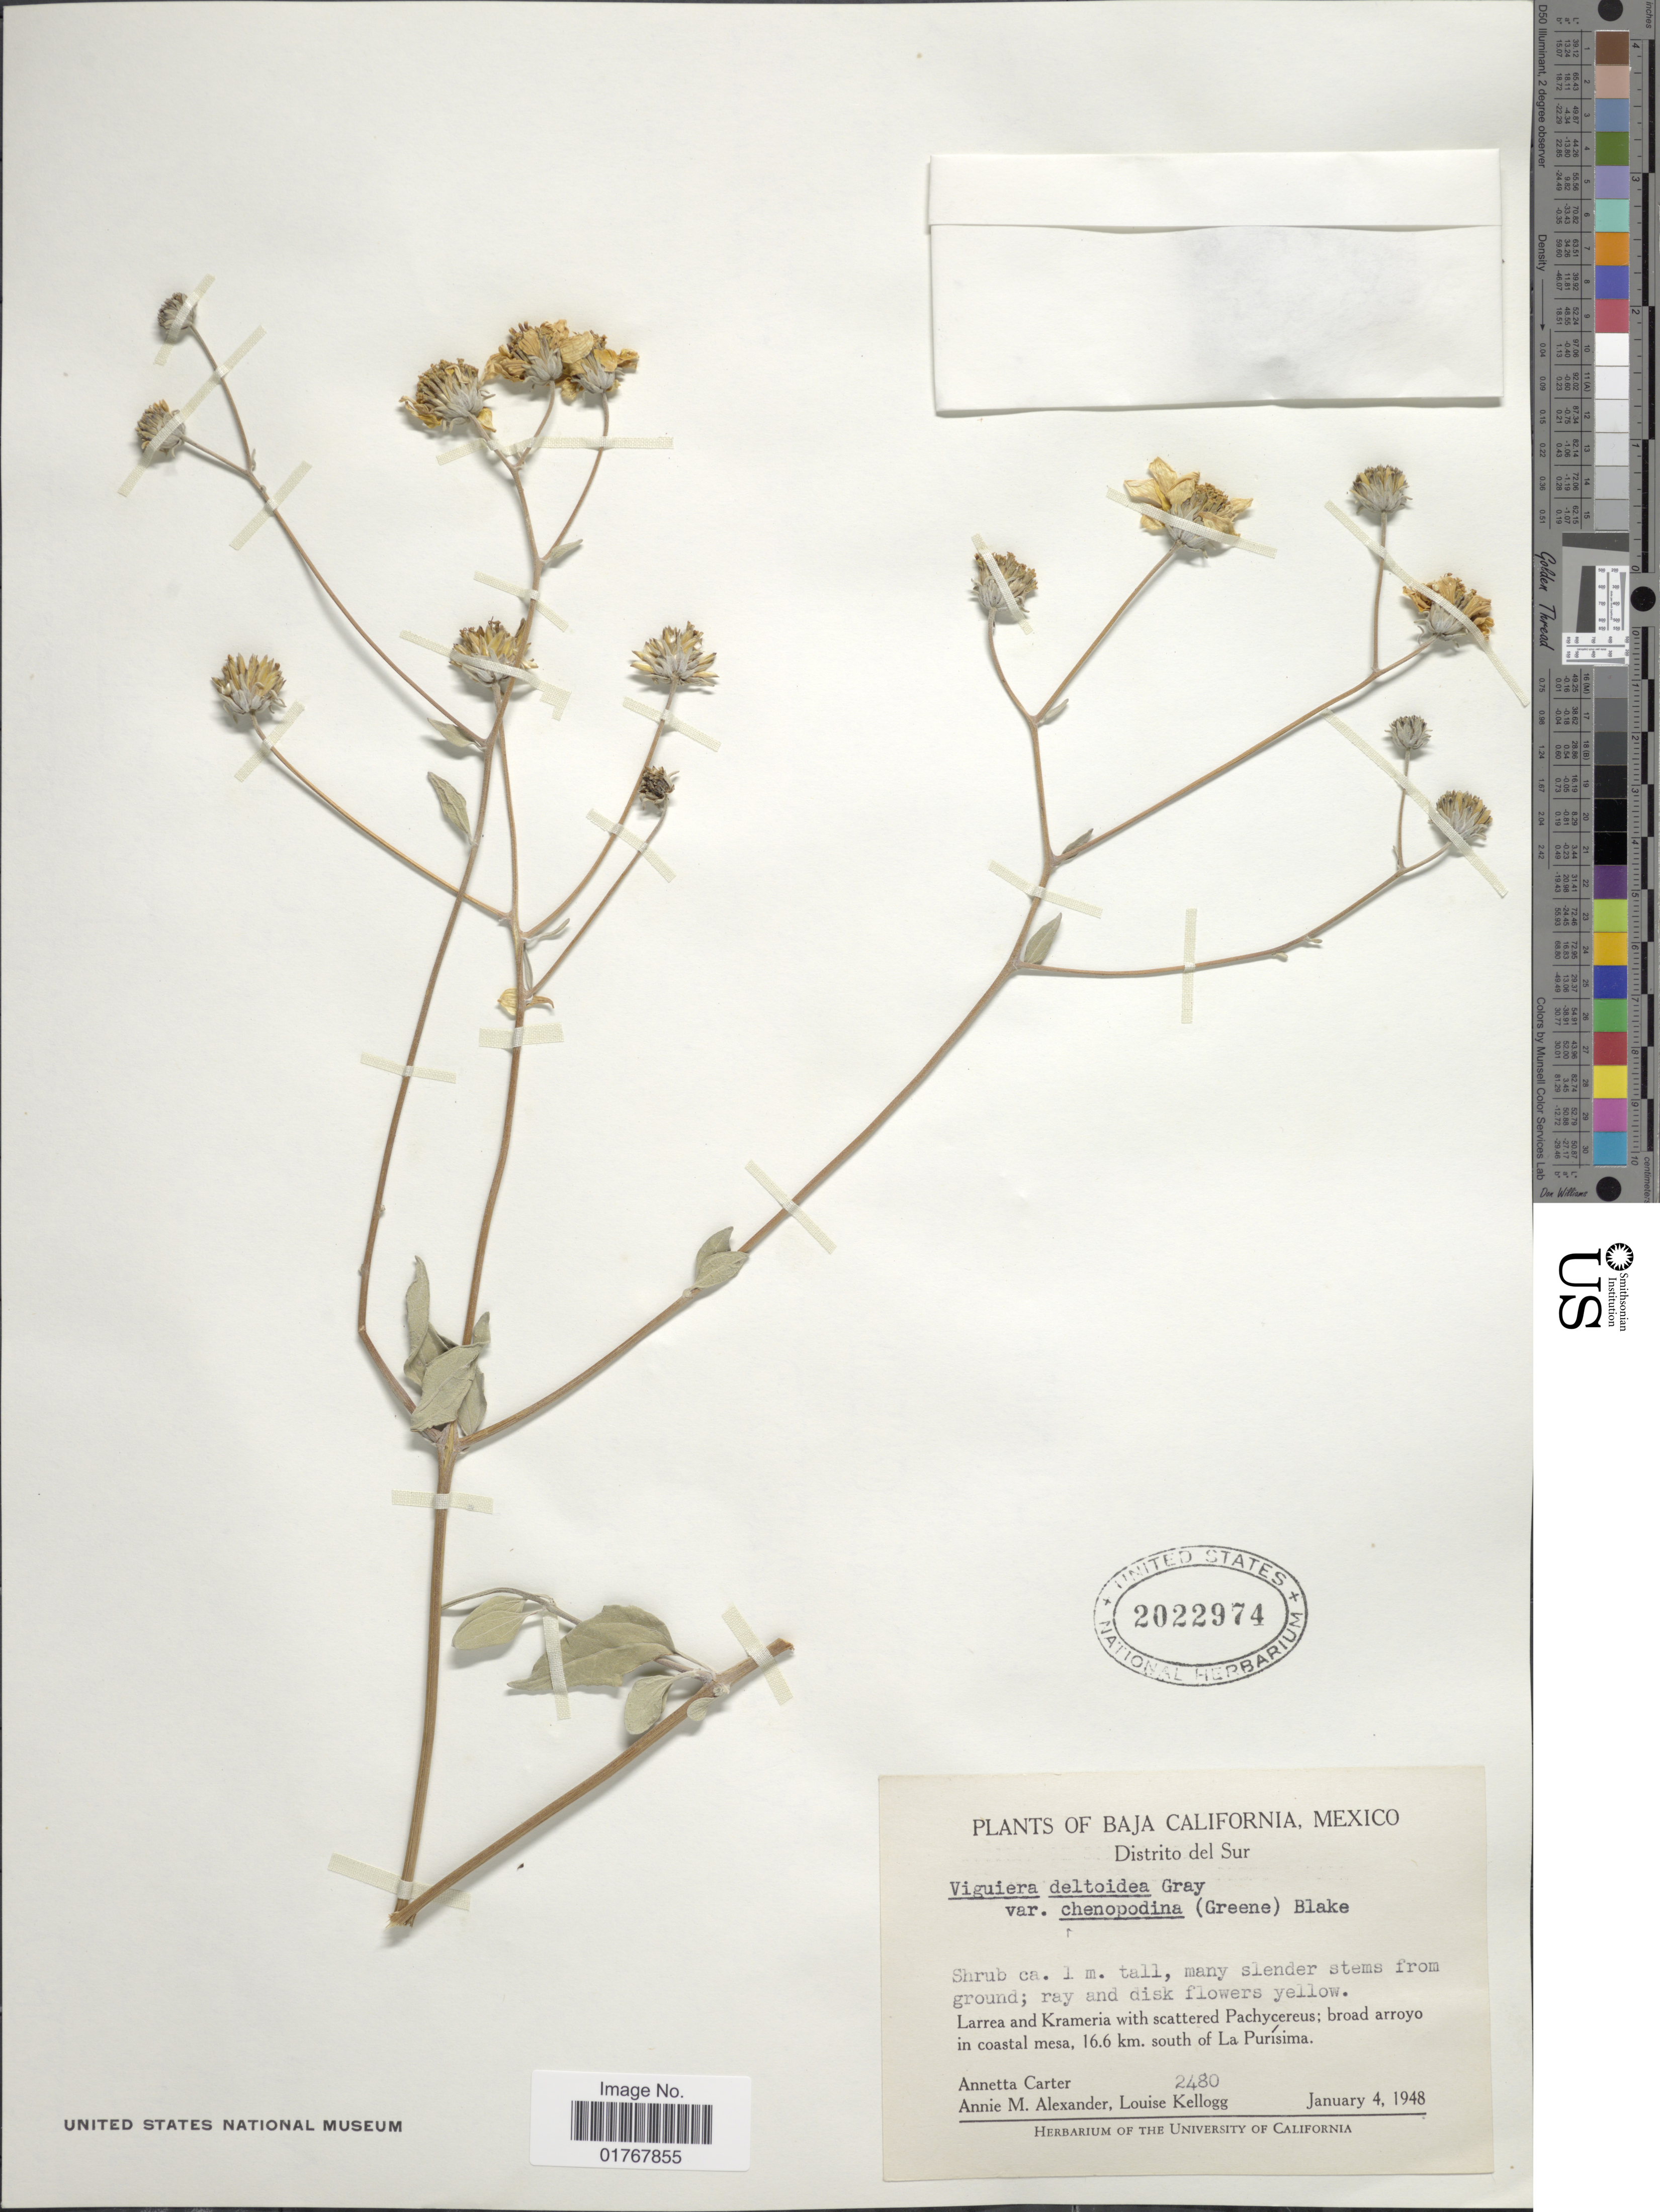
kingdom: Plantae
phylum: Tracheophyta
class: Magnoliopsida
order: Asterales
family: Asteraceae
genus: Viguiera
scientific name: Viguiera deltoidea var. chenopodina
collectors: A. Carter, A. M. Alexander & L. Kellogg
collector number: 2480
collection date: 1948-01-04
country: Mexico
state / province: Baja California Sur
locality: Distrito del Sur, broad arroyo in coastal mesa, 16.6 km south of La Purísima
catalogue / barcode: US 2022974